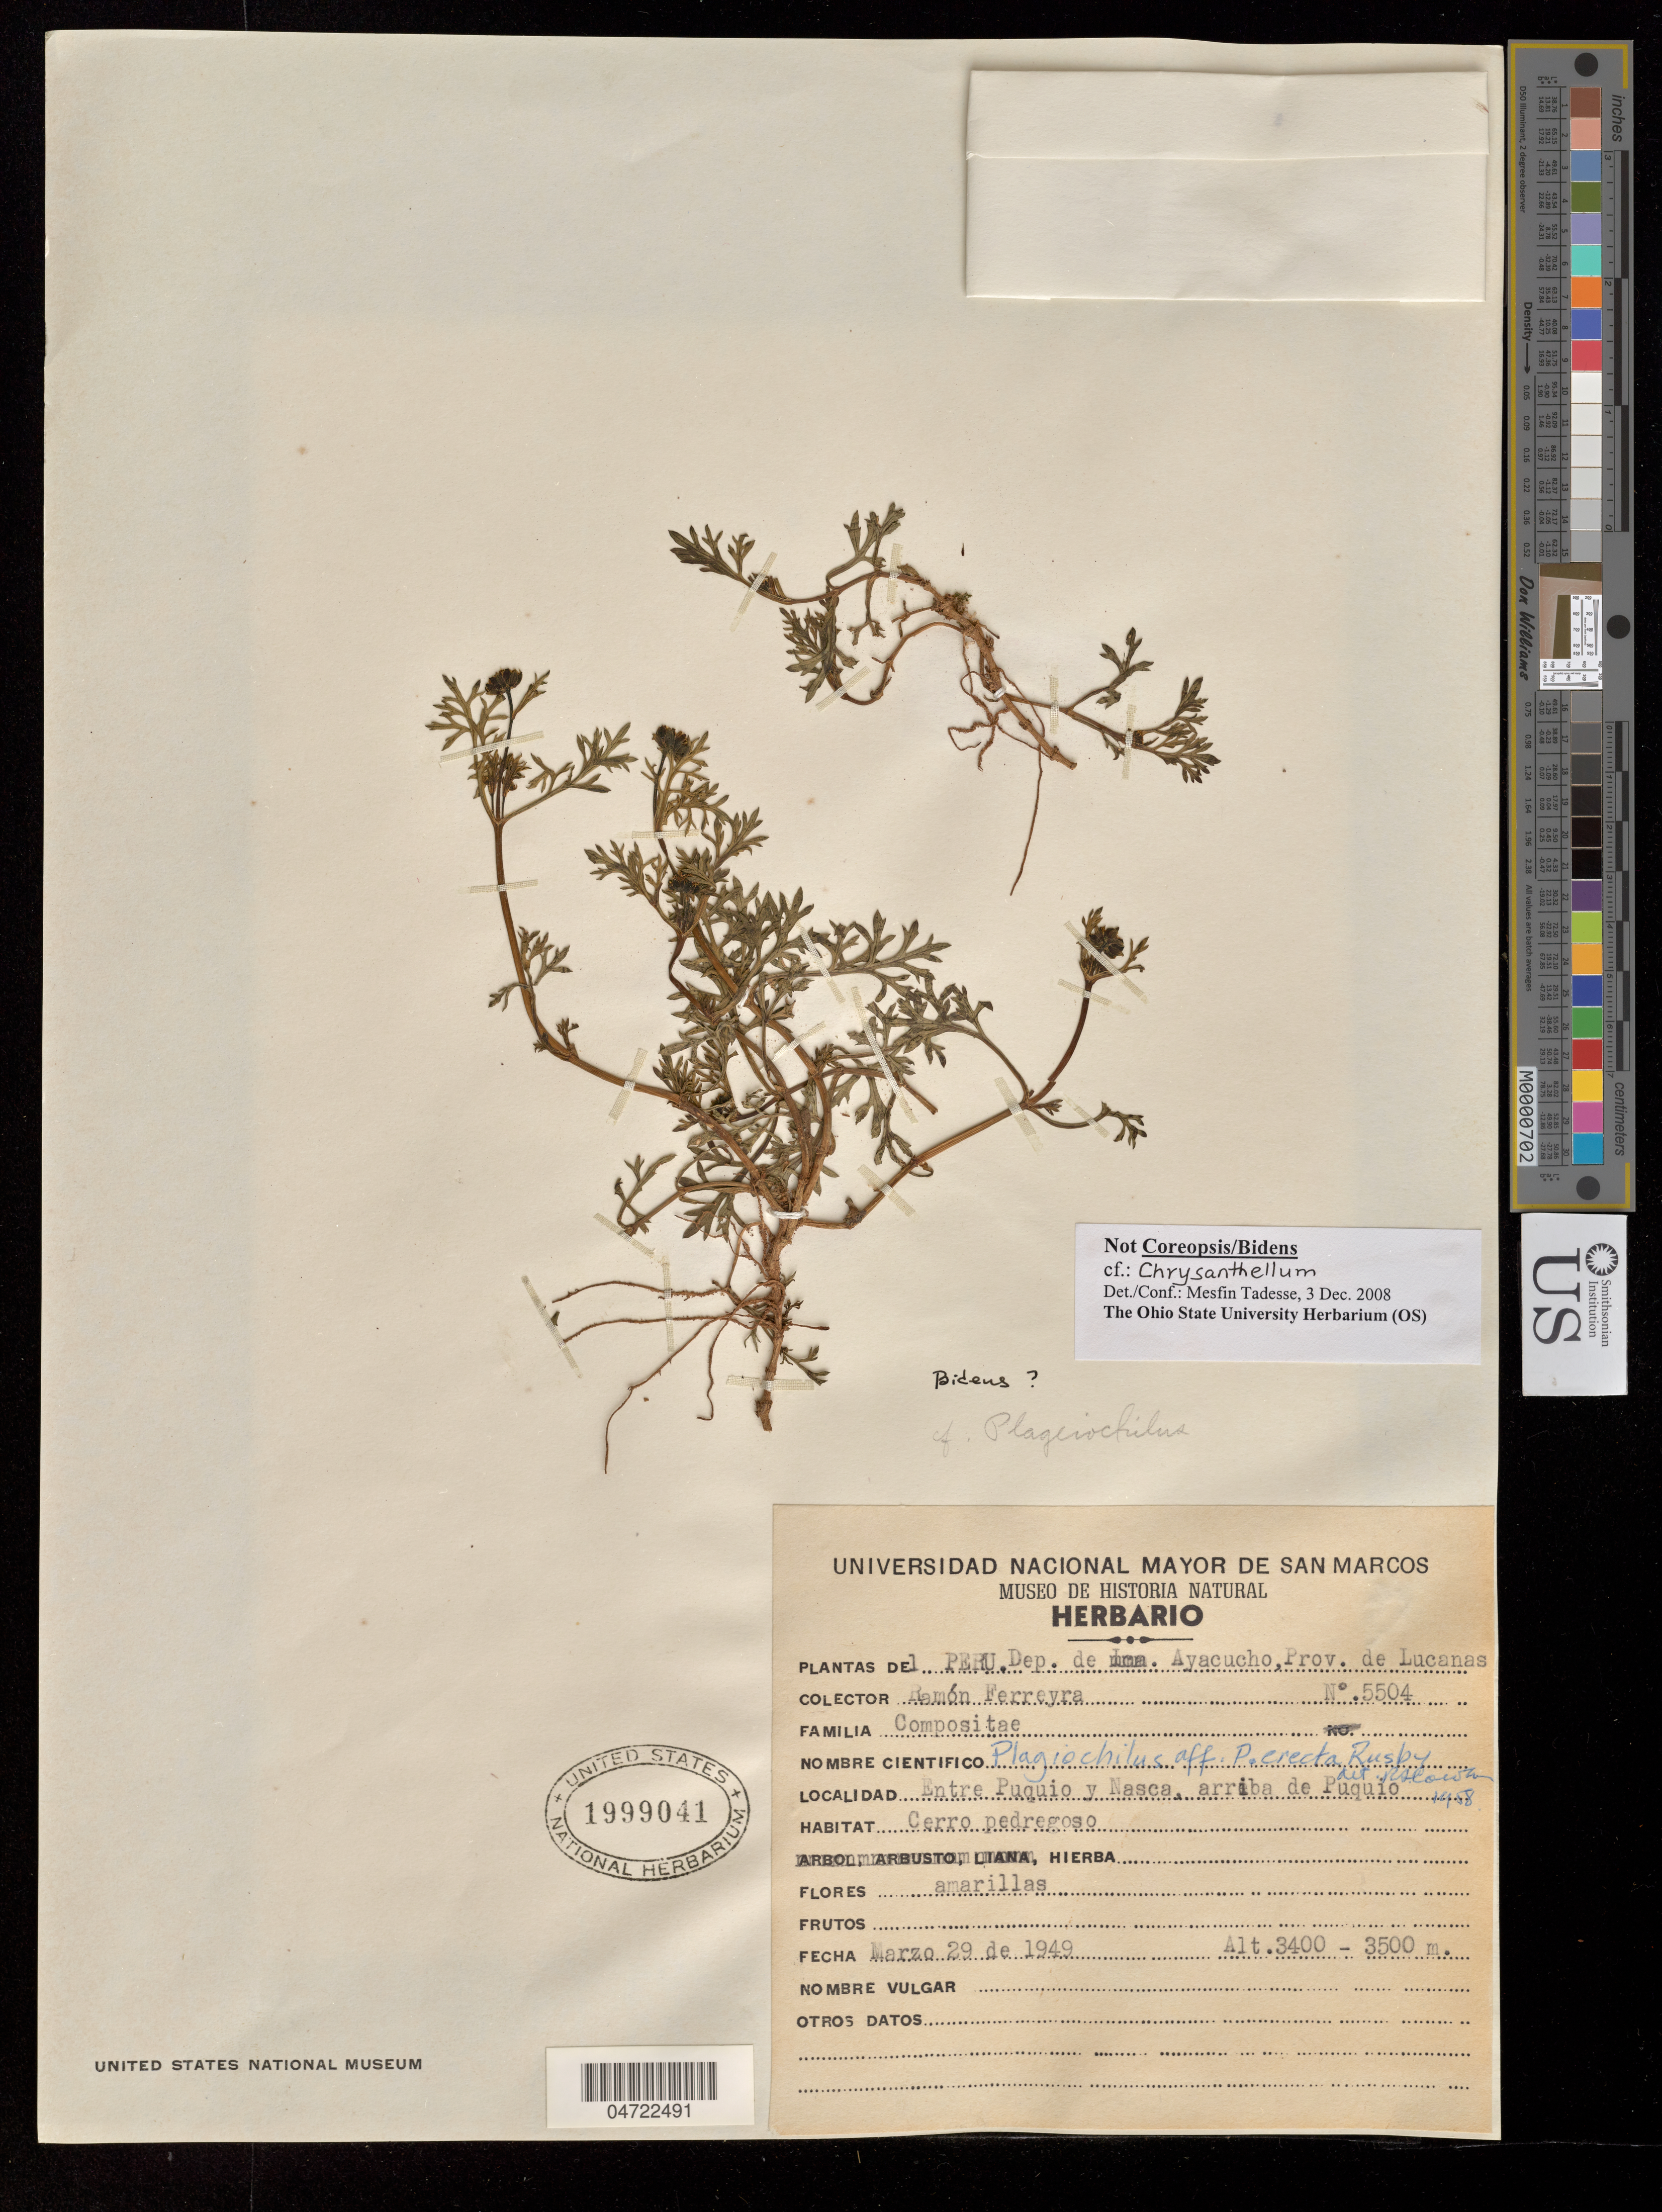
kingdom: Plantae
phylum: Tracheophyta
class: Magnoliopsida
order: Asterales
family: Asteraceae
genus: Chrysanthellum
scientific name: Chrysanthellum sp.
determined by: Tadesse, M.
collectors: R. A. Ferreyra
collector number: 5504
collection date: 1949-03-29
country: Peru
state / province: Ayacucho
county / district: Lucanas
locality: entre Nazca y Puquio; arriba de Puquio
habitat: Cerro pedregoso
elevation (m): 3400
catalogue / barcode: US 1999041